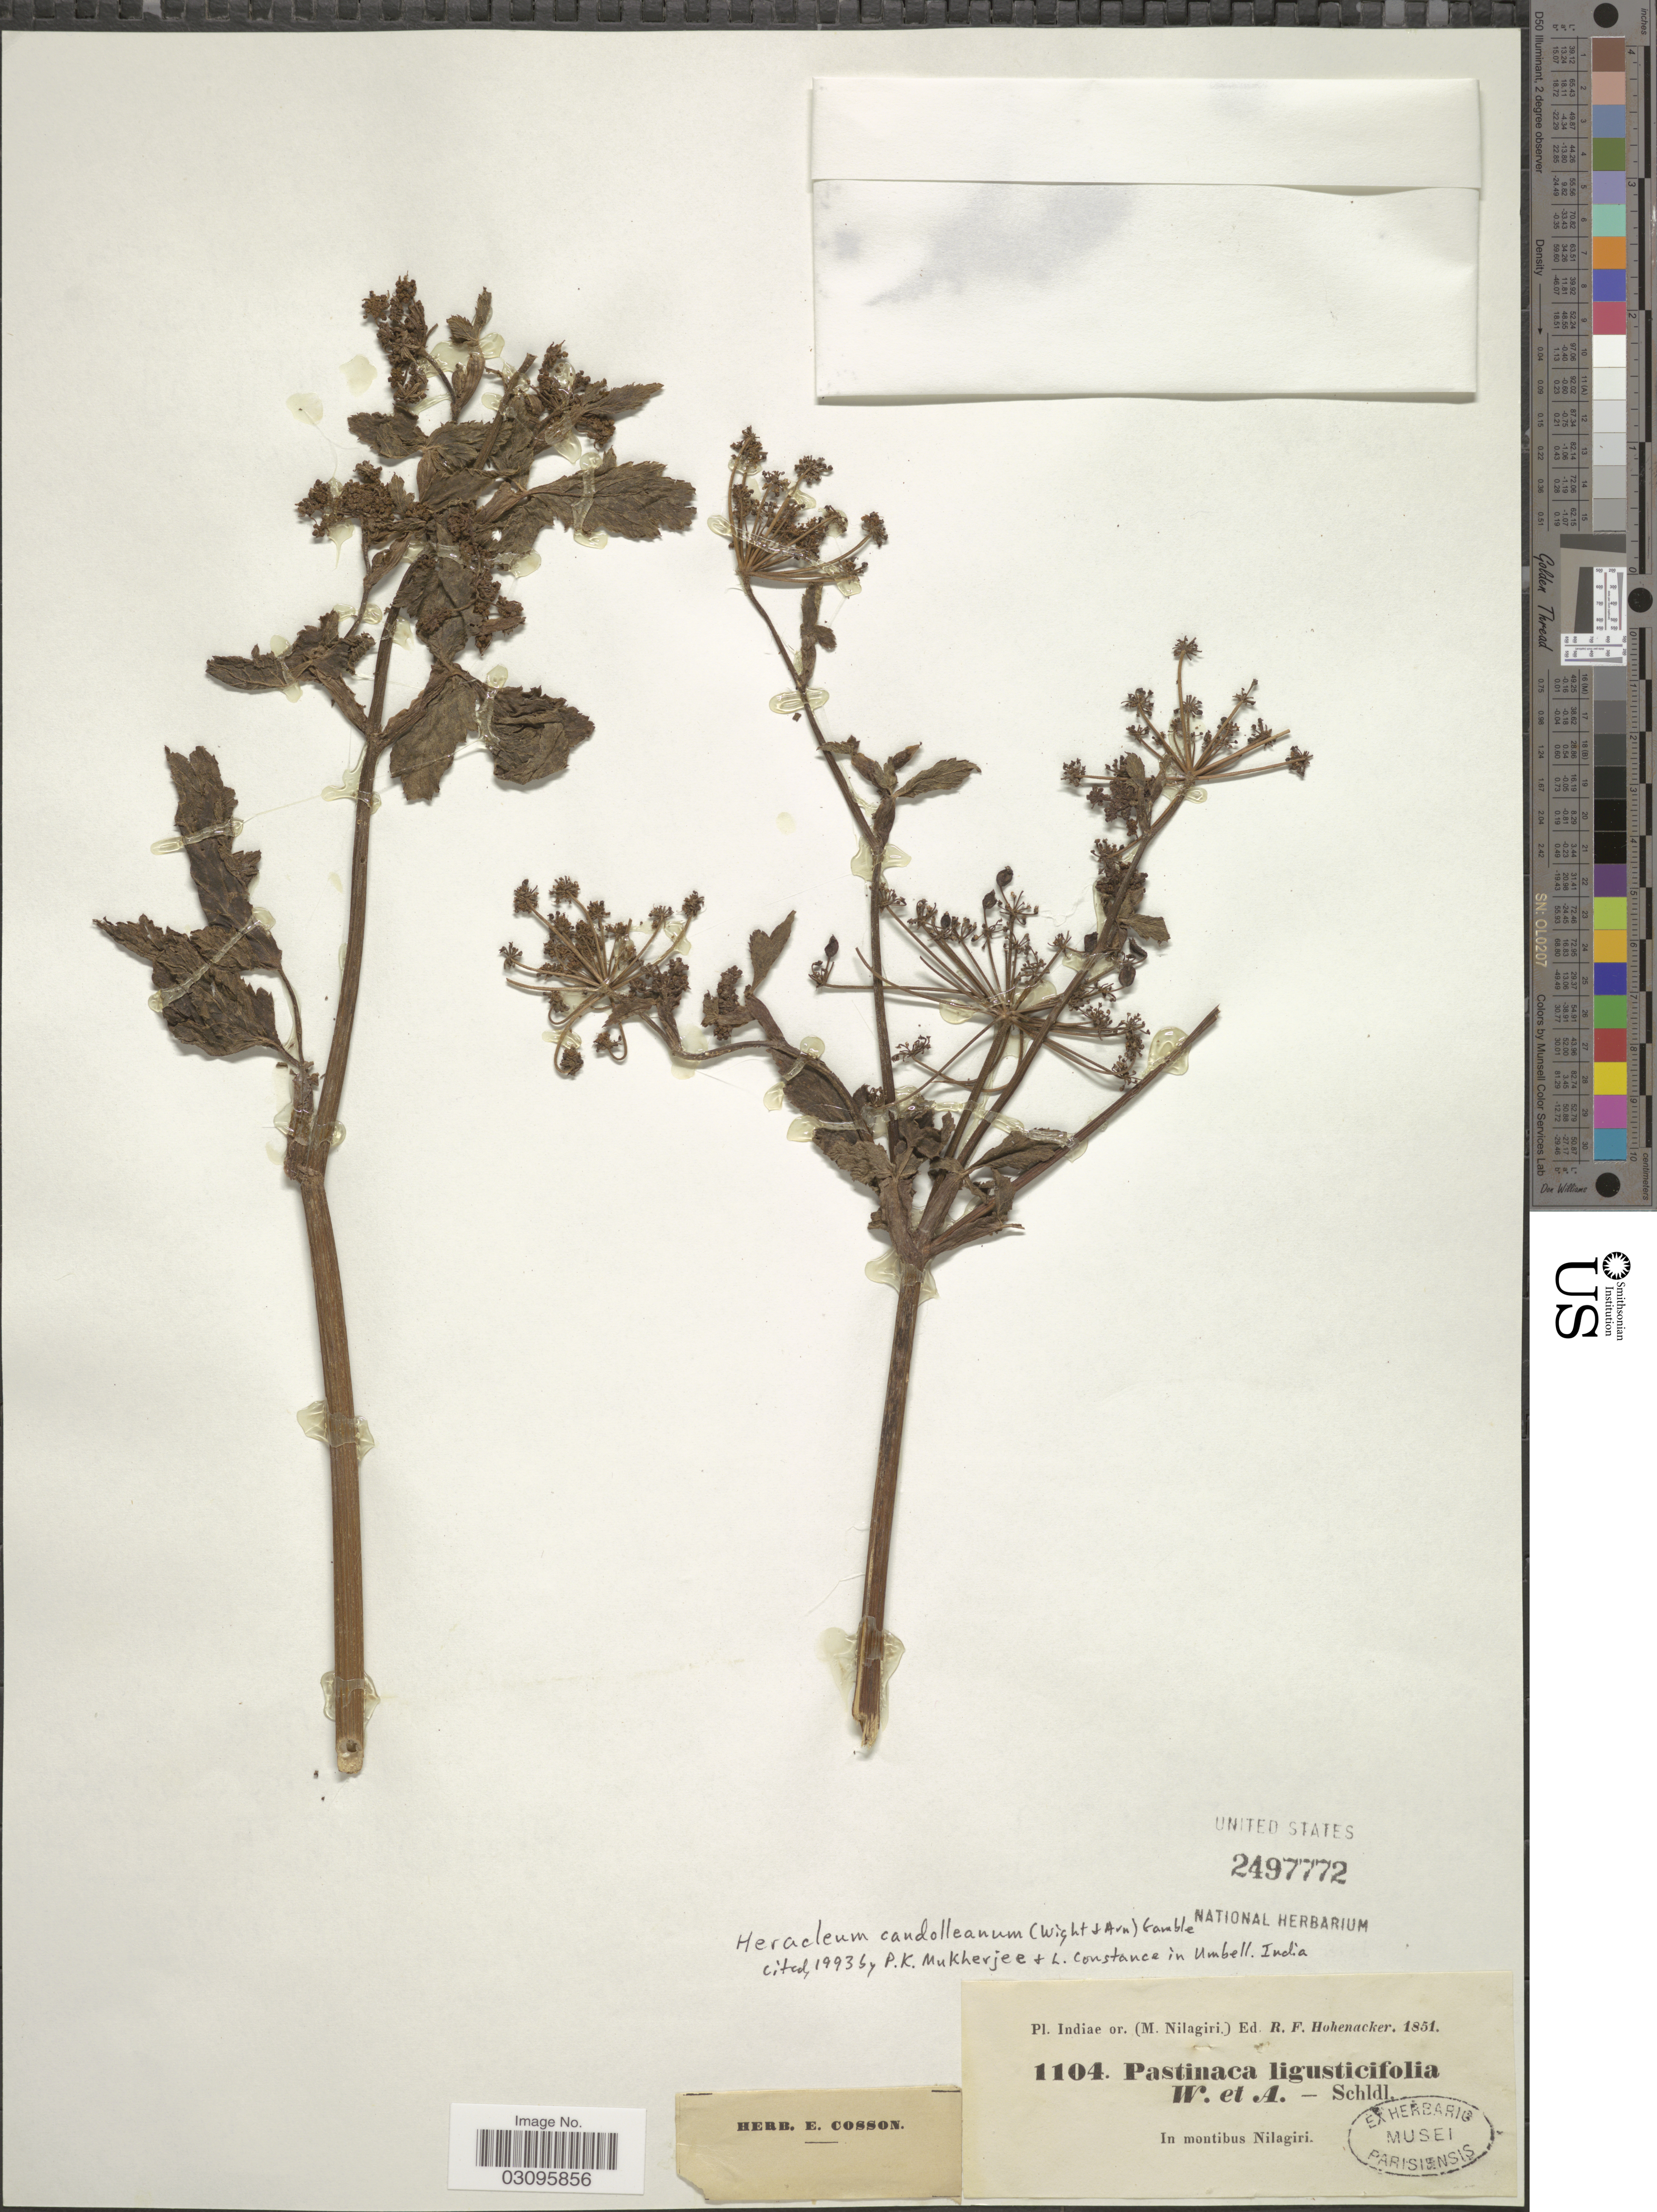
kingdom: Plantae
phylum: Tracheophyta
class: Magnoliopsida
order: Apiales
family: Apiaceae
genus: Heracleum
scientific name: Heracleum candolleanum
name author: Gamble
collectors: R. F. Hohenacker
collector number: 1104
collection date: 1851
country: India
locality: Indiae or. (M. Nilagiri). In montibus Nilagiri.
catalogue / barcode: US 2497772